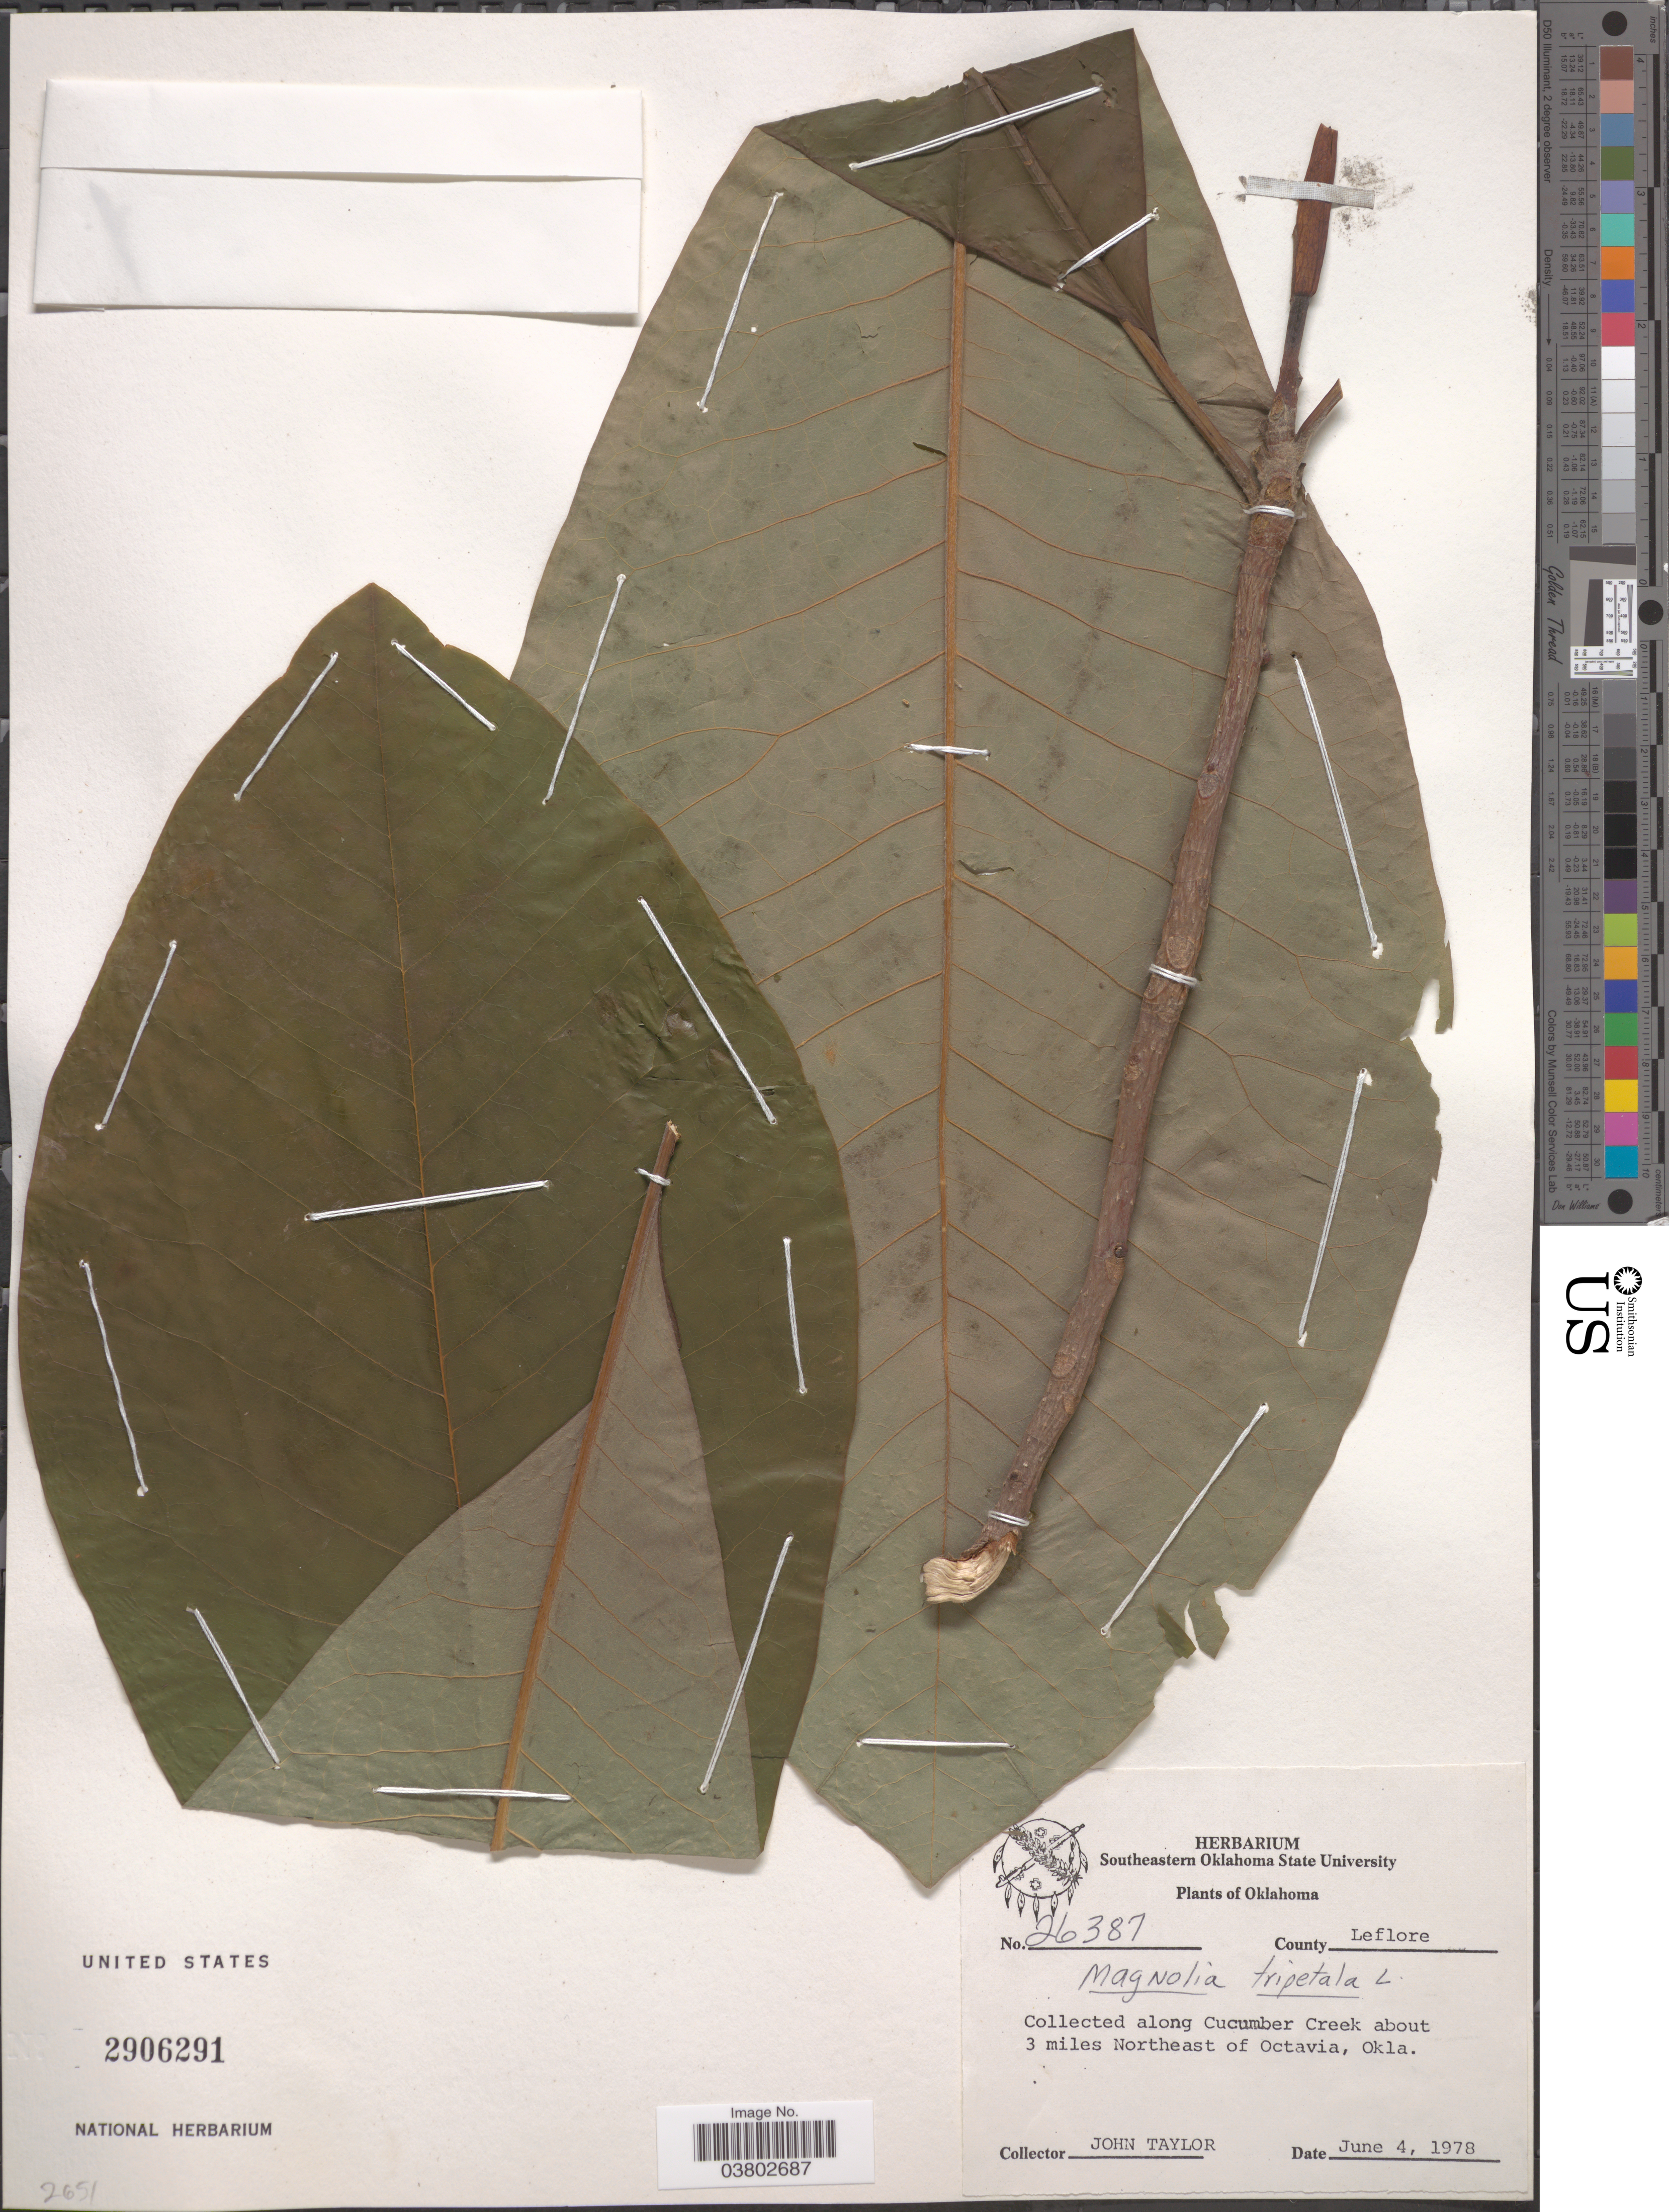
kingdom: Plantae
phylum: Tracheophyta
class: Magnoliopsida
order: Magnoliales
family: Magnoliaceae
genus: Magnolia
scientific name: Magnolia tripetala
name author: L.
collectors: J. Taylor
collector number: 26387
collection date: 1978-06-04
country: United States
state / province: Oklahoma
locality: County Leflore. Along Cucumber Creek, about 3 miles Northeast of Octavia.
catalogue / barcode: US 2906291